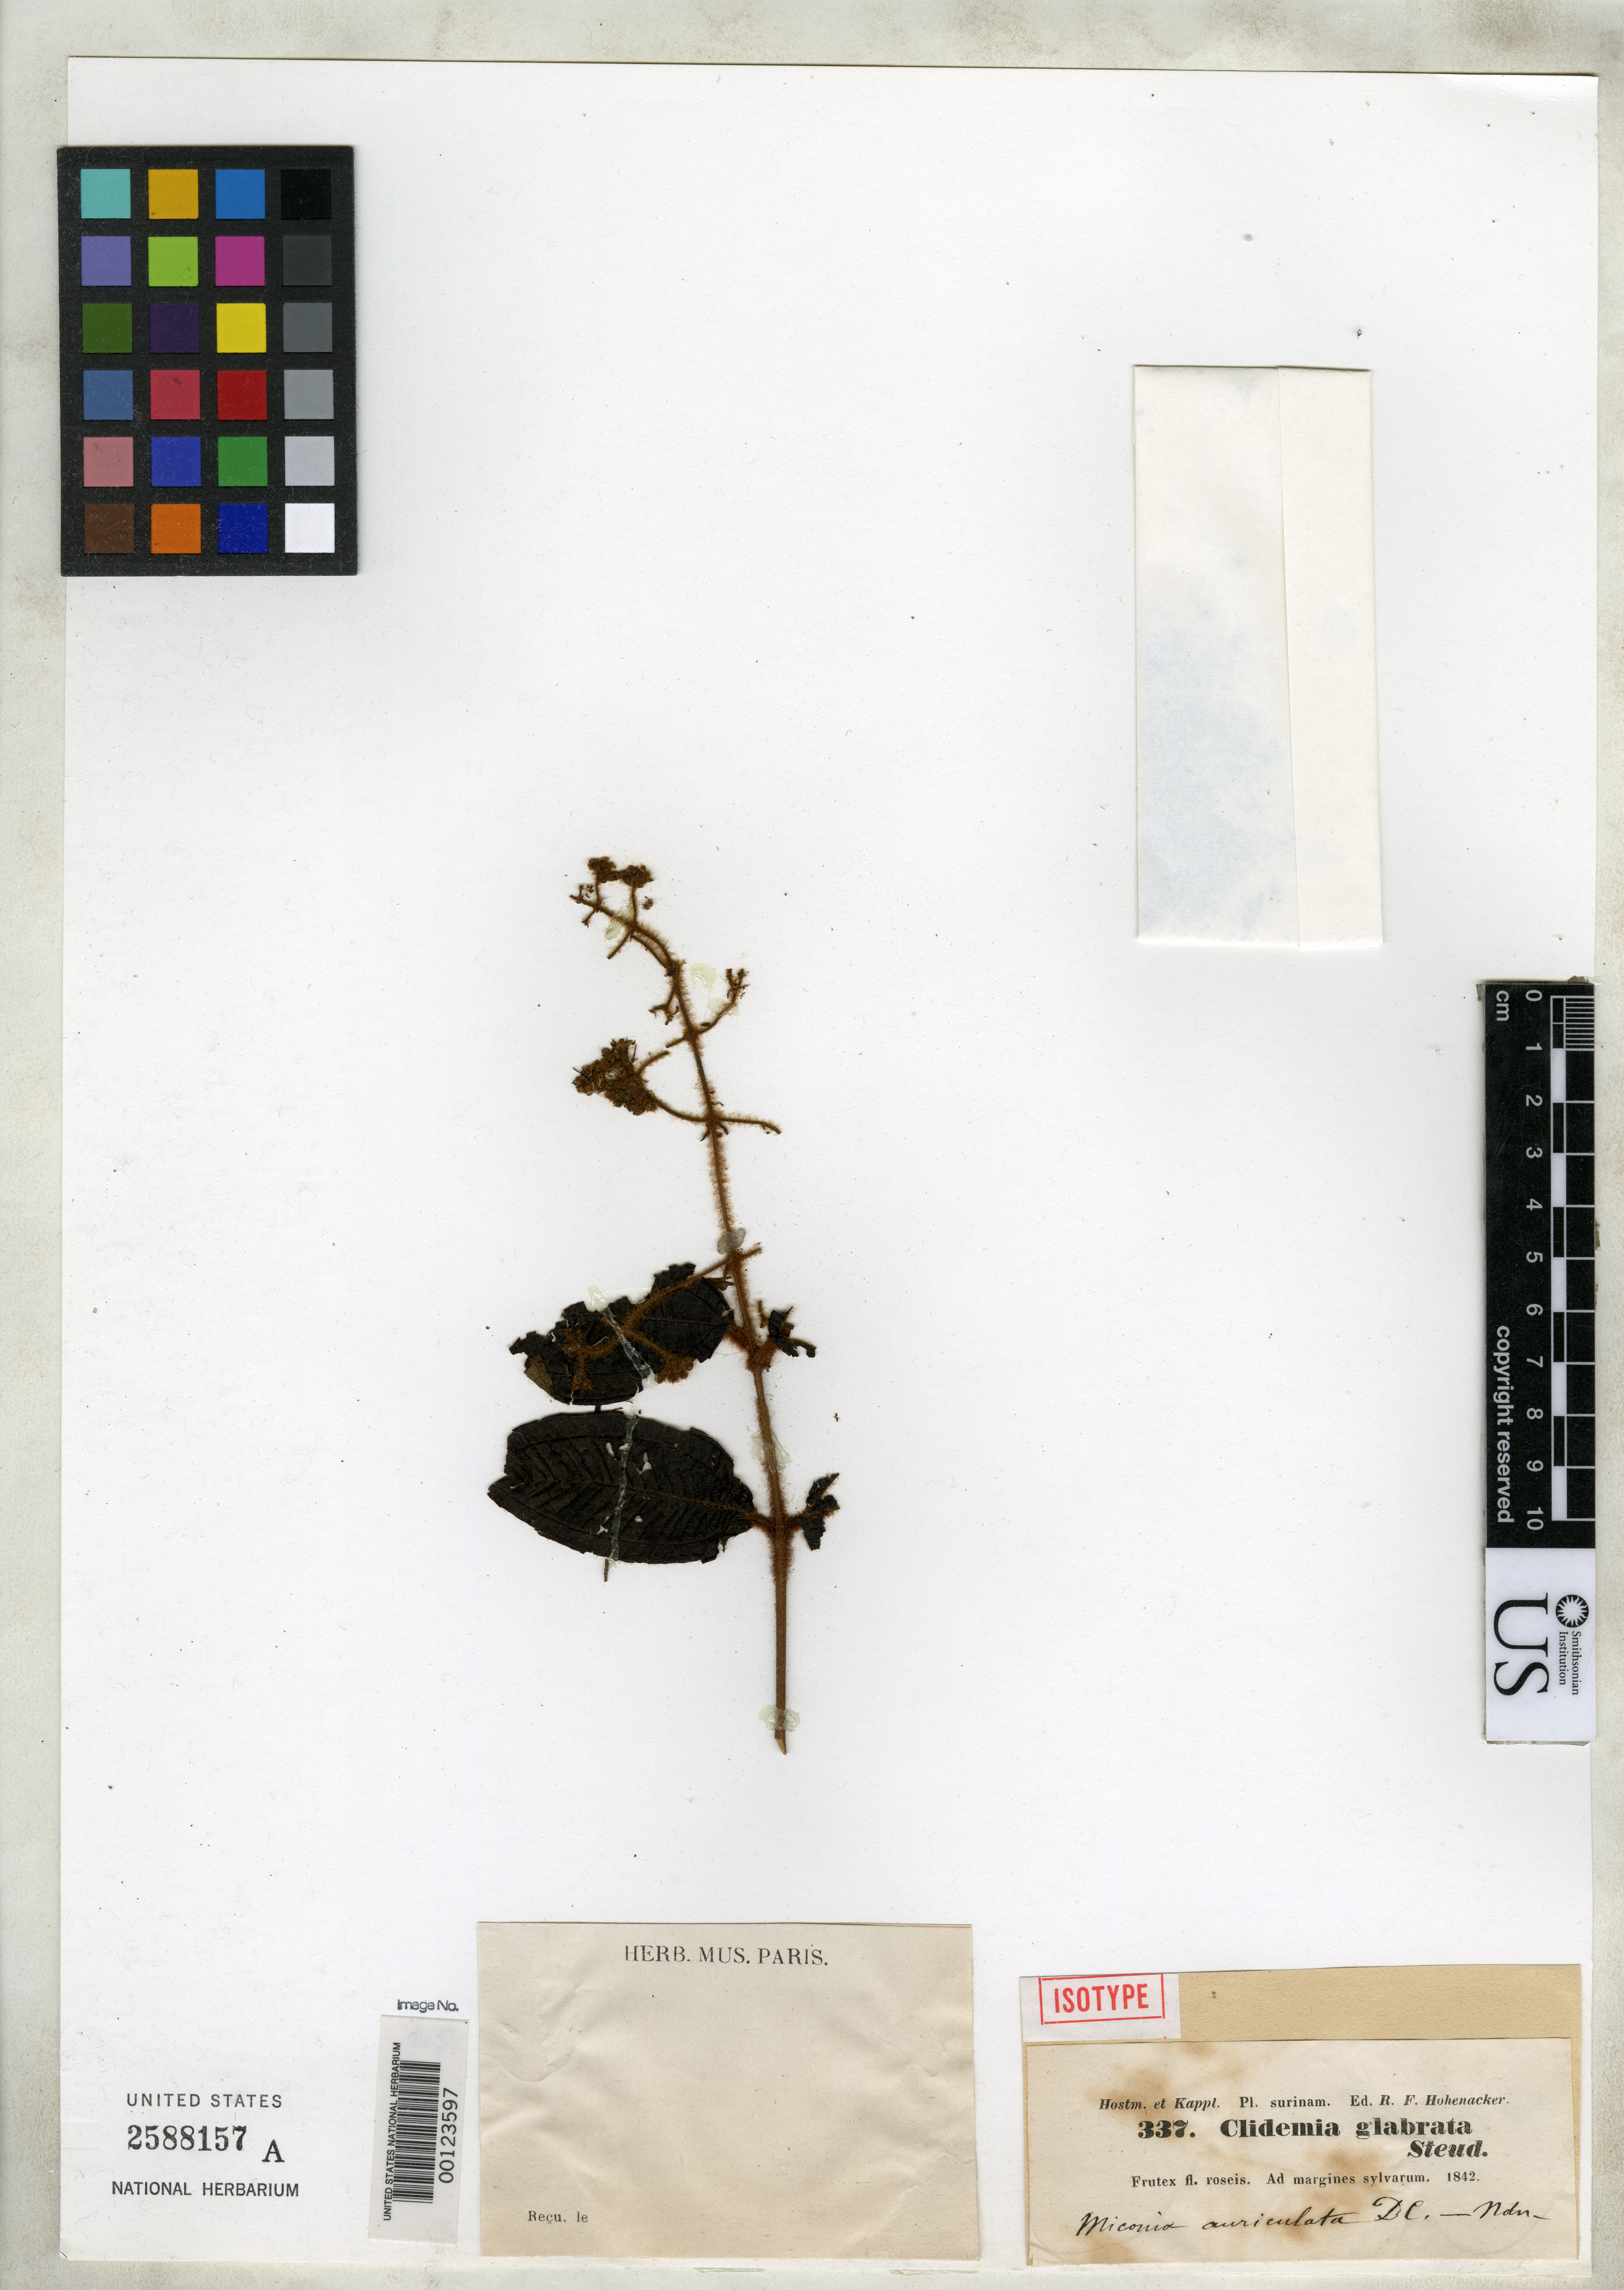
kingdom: Plantae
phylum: Tracheophyta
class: Magnoliopsida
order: Myrtales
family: Melastomataceae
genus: Clidemia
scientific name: Clidemia glabrata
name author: Steud.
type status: Isotype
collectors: F. Hostmann & A. Kappler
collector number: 337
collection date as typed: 1842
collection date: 1842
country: Suriname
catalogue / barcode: US 2588157A